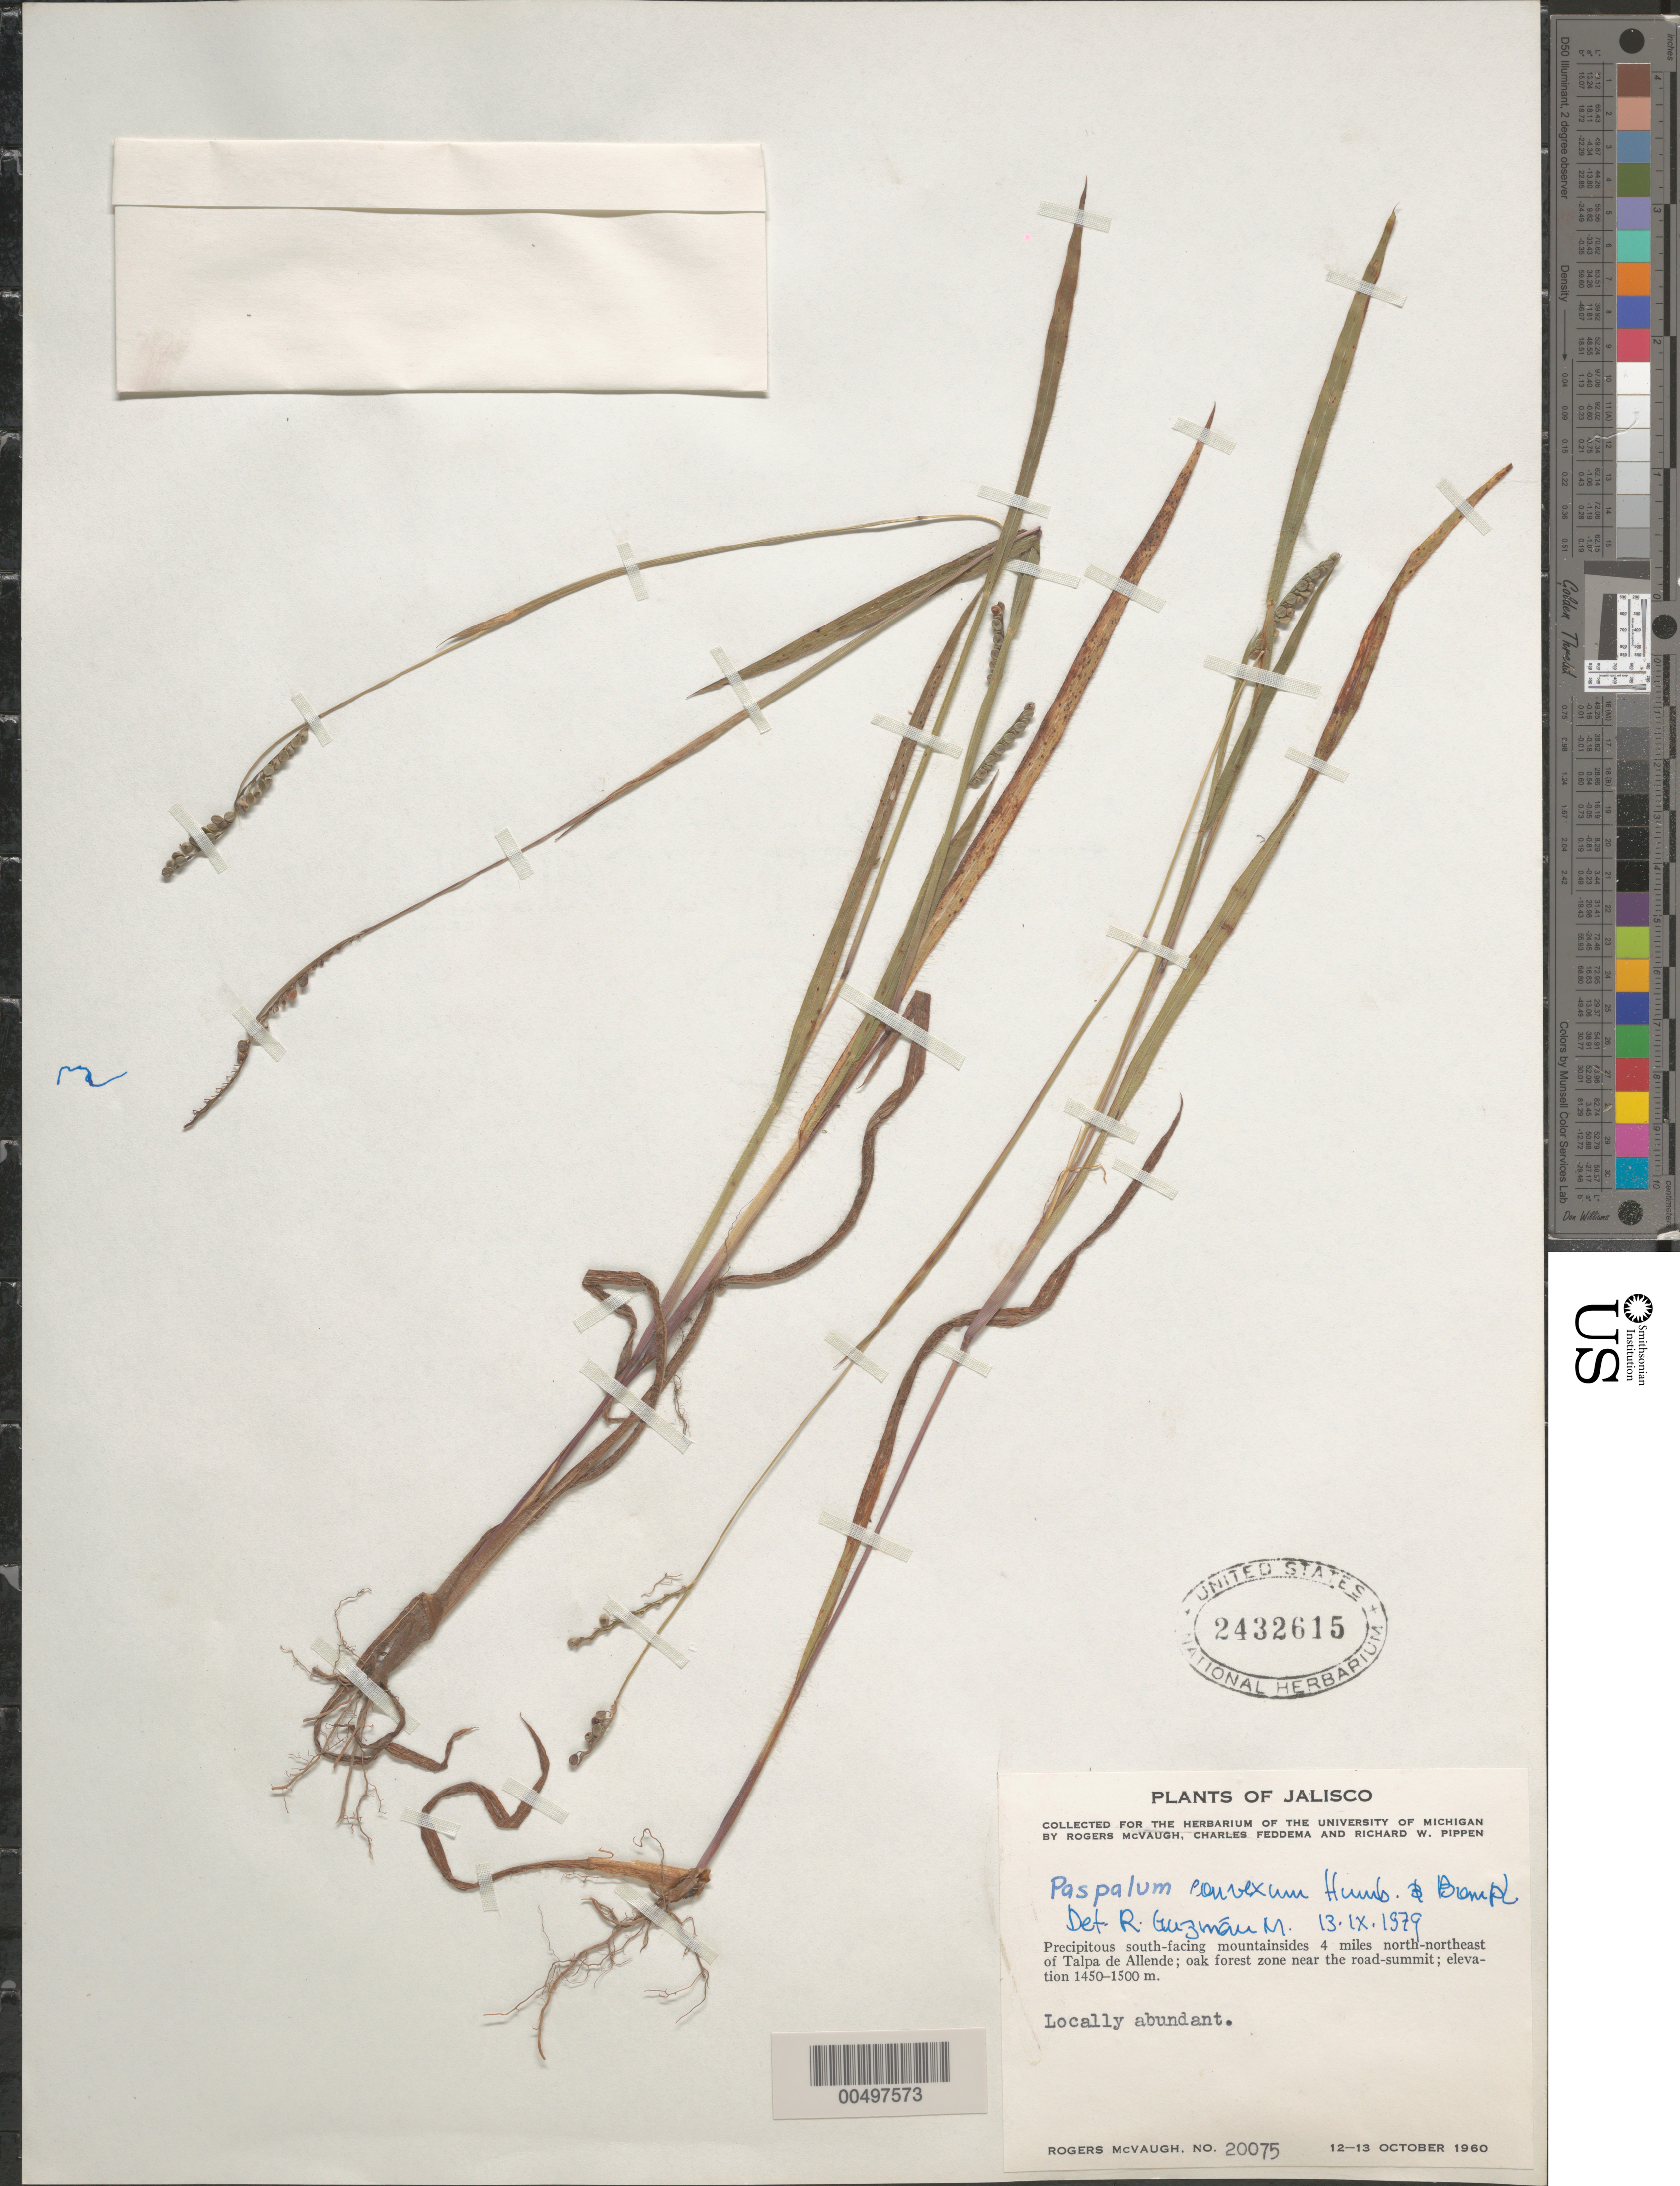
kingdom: Plantae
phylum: Tracheophyta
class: Liliopsida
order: Poales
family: Poaceae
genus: Paspalum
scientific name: Paspalum convexum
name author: Humb. & Bonpl. ex Flüggé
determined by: Guzm n-M., R.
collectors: R. McVaugh, C. Feddema & R. W. Pippen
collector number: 20075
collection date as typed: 12 Oct 1960 to 13 Oct 1960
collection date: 1960-10-12/1960-10-13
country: Mexico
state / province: Jalisco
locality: S-facing mtnsides 4 mi NNE of Talpa de Allende, near rd-summit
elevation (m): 1450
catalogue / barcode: US 2432615